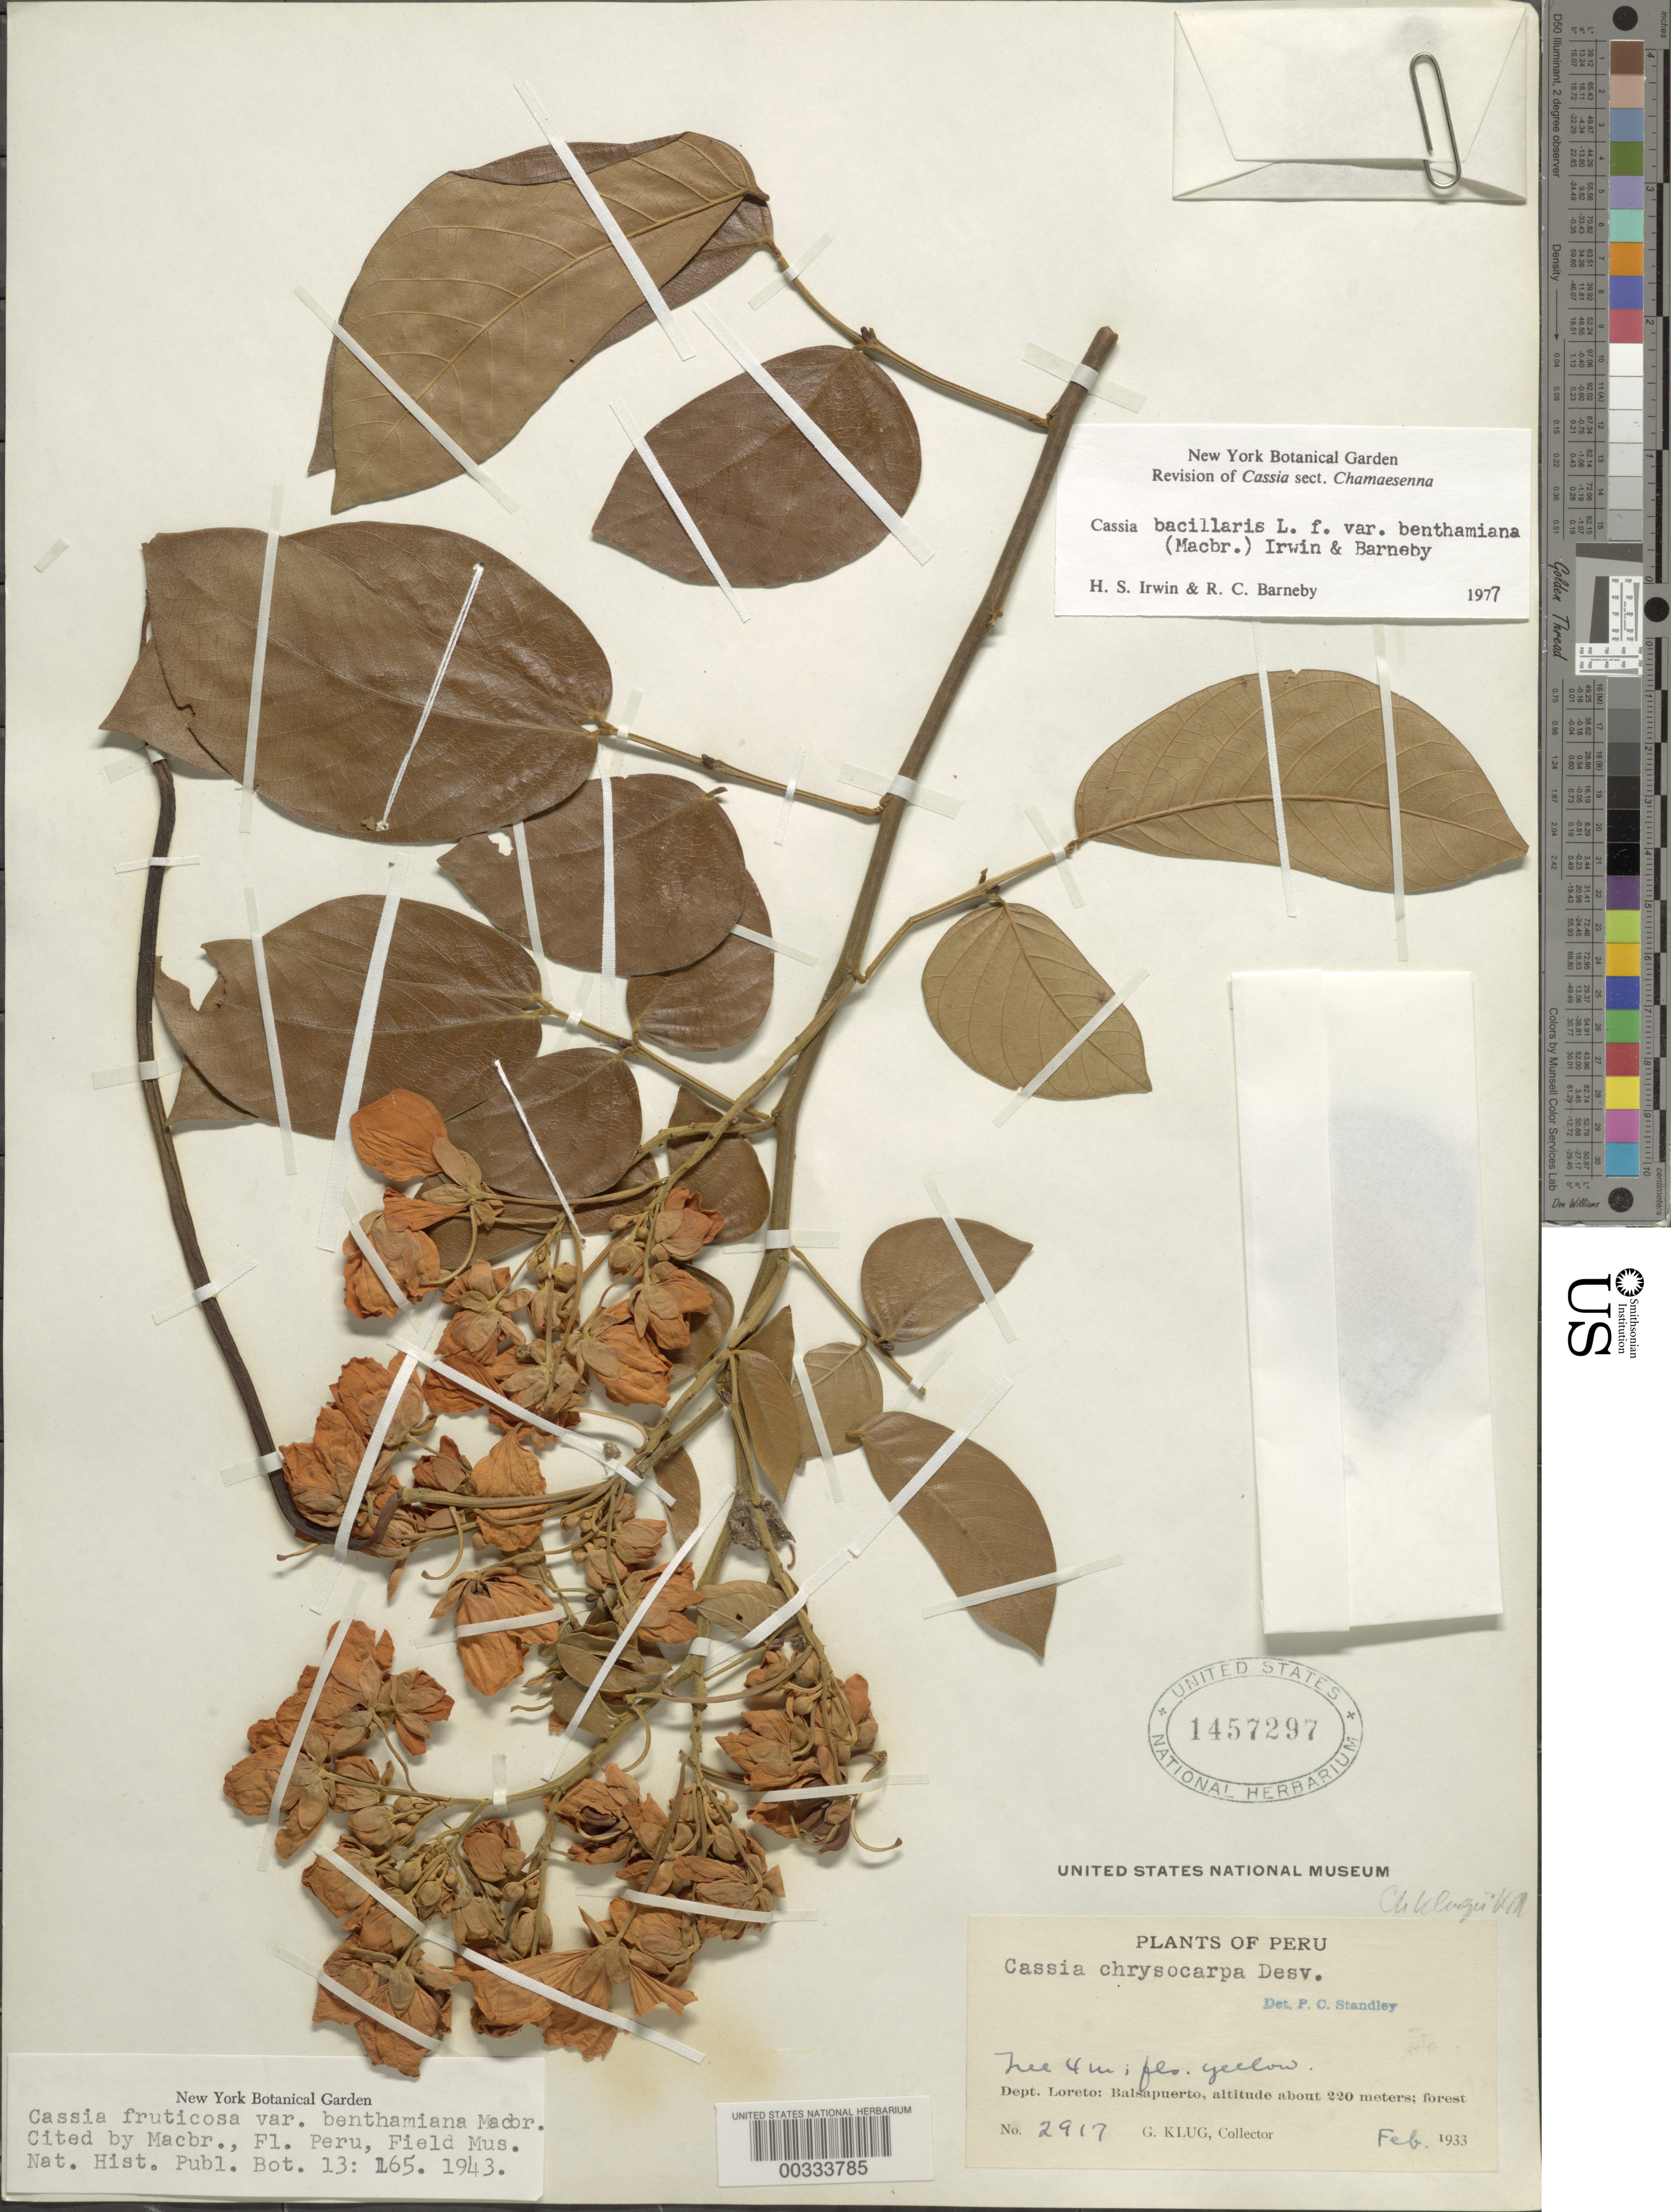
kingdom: Plantae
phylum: Tracheophyta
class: Magnoliopsida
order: Fabales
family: Fabaceae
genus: Senna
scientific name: Senna bacillaris var. benthamiana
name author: (J.F. Macbr.) H.S. Irwin & Barneby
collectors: G. Klug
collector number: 2917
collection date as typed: Feb 1933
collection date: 1933-02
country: Peru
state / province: Loreto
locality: Balsapuerto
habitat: Forest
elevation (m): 220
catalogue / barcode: US 1457297